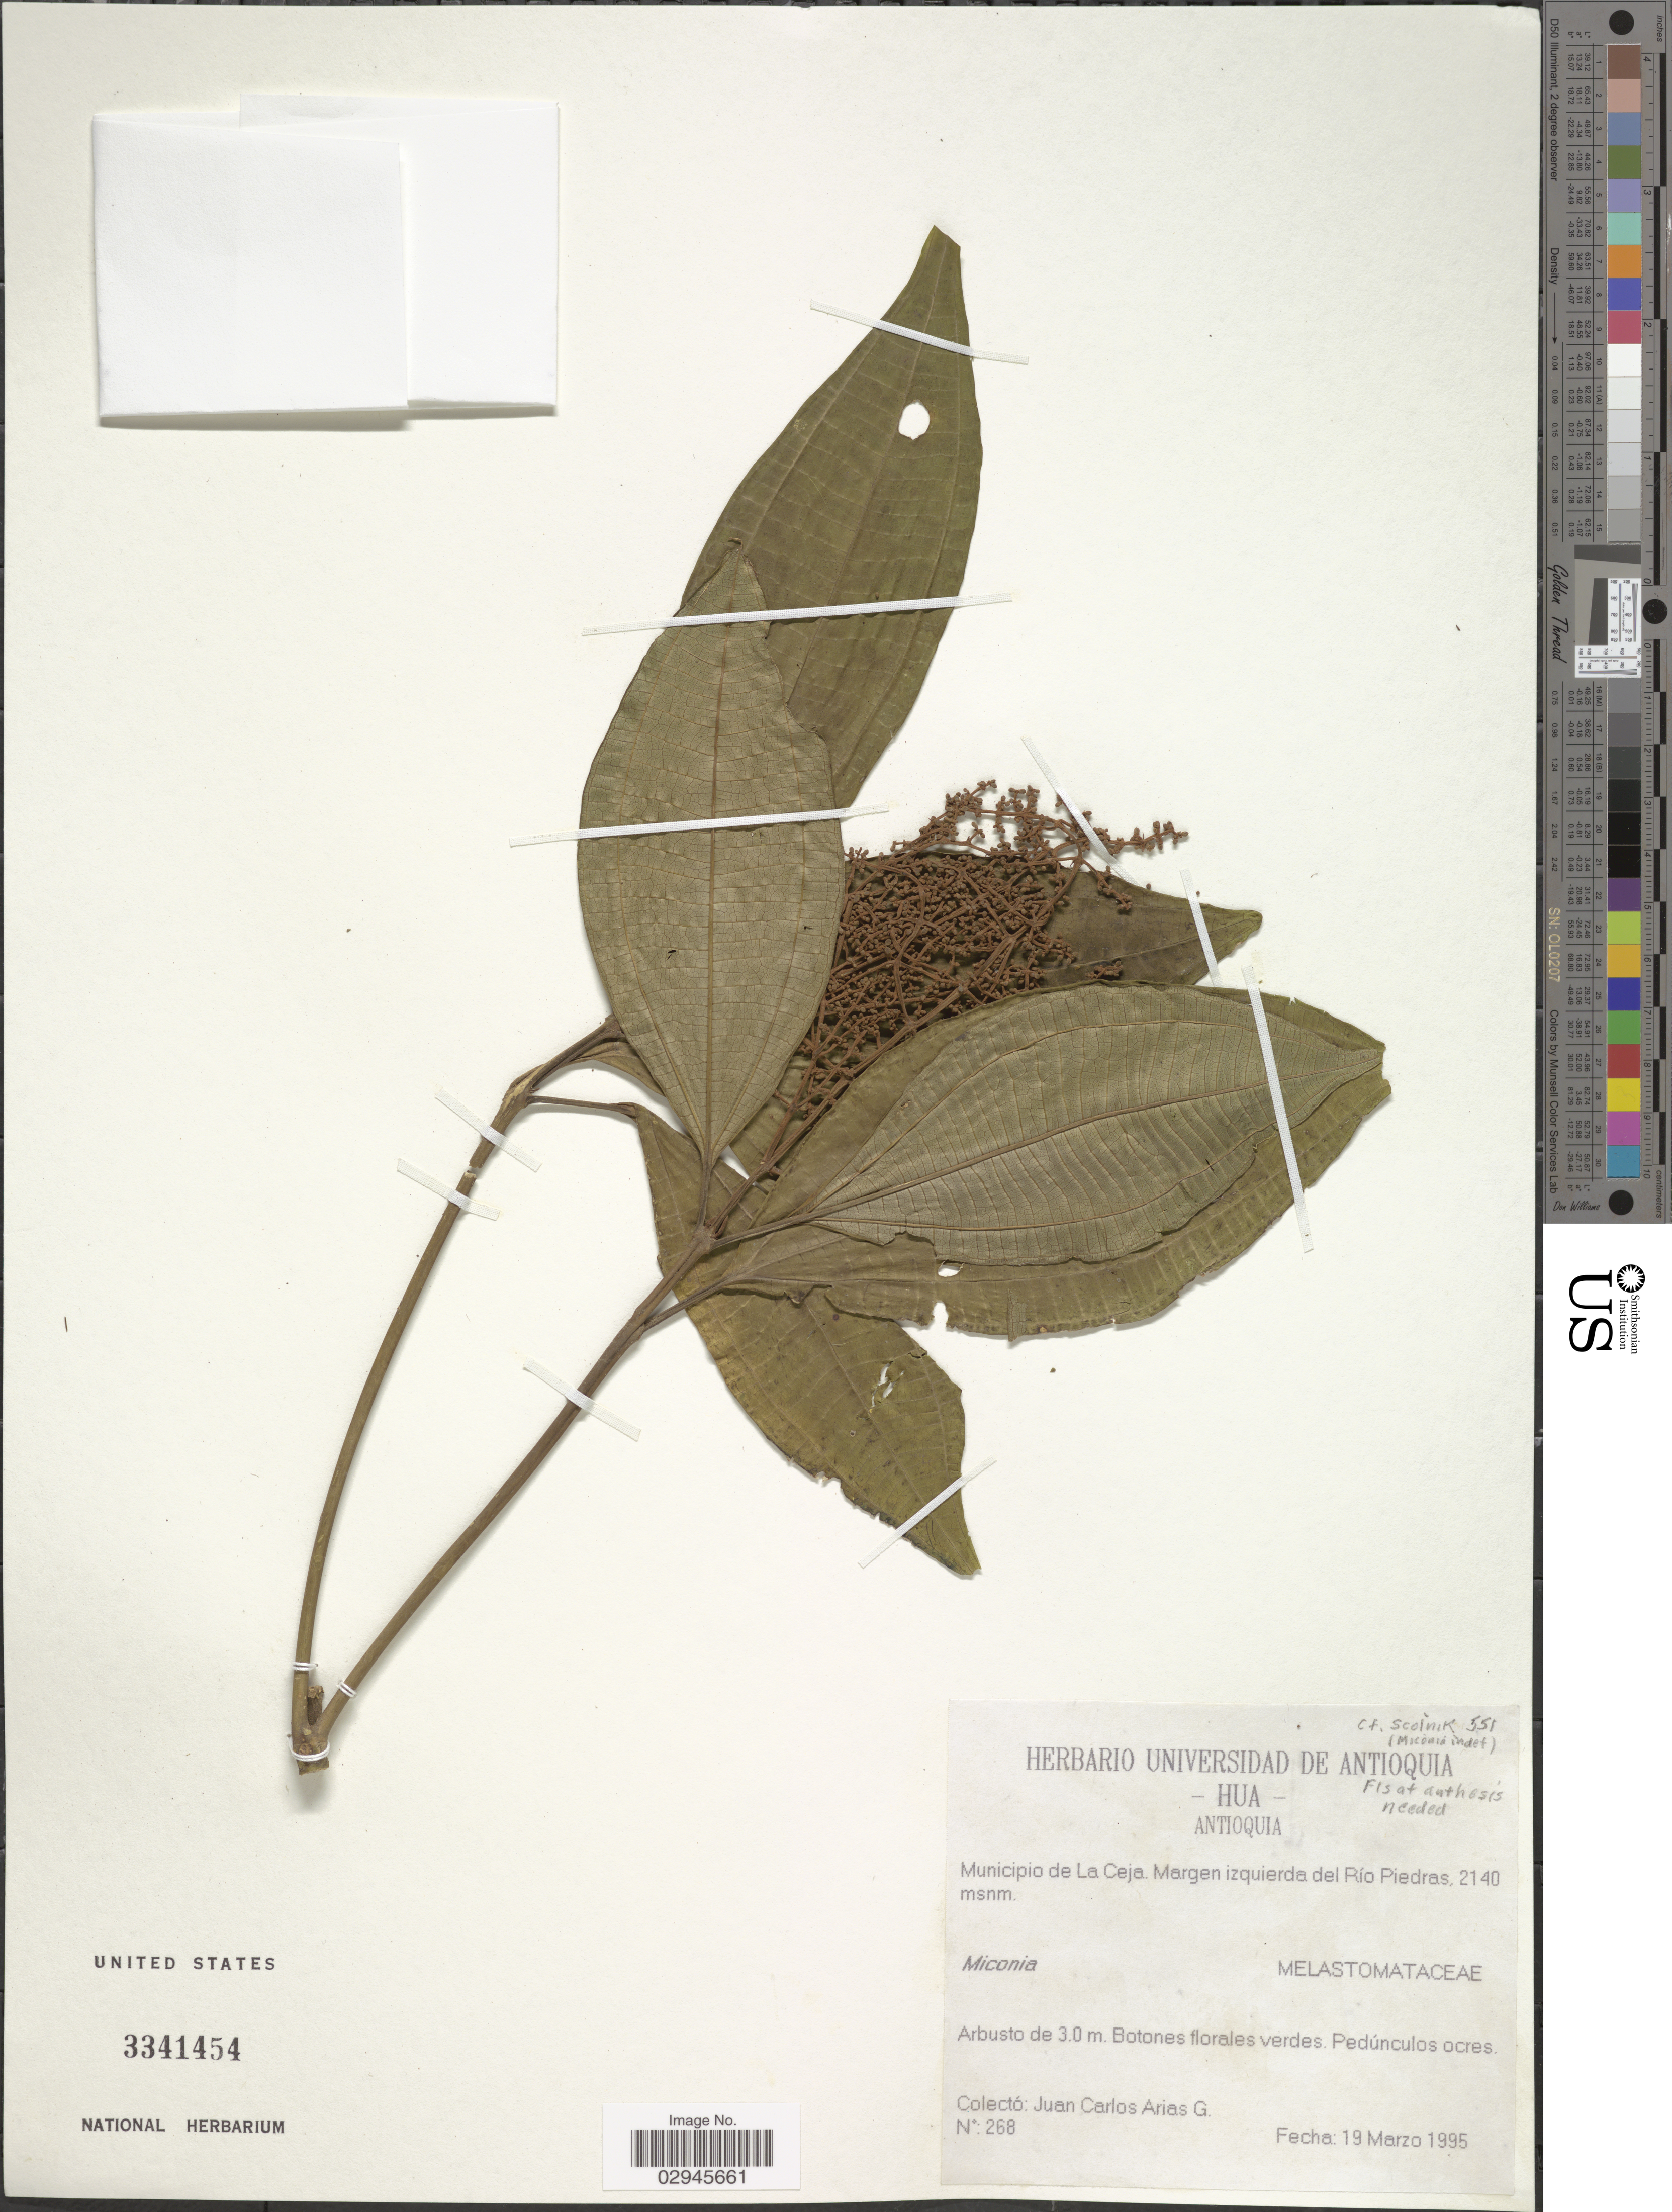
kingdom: Plantae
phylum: Tracheophyta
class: Magnoliopsida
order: Myrtales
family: Melastomataceae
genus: Miconia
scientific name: Miconia sp.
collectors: J. Arias G.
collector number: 268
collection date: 1995-03-19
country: Colombia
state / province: Antioquia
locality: Municipio de La Ceja. Margen izquierda del Río Piedras.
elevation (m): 2140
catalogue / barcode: US 3341454